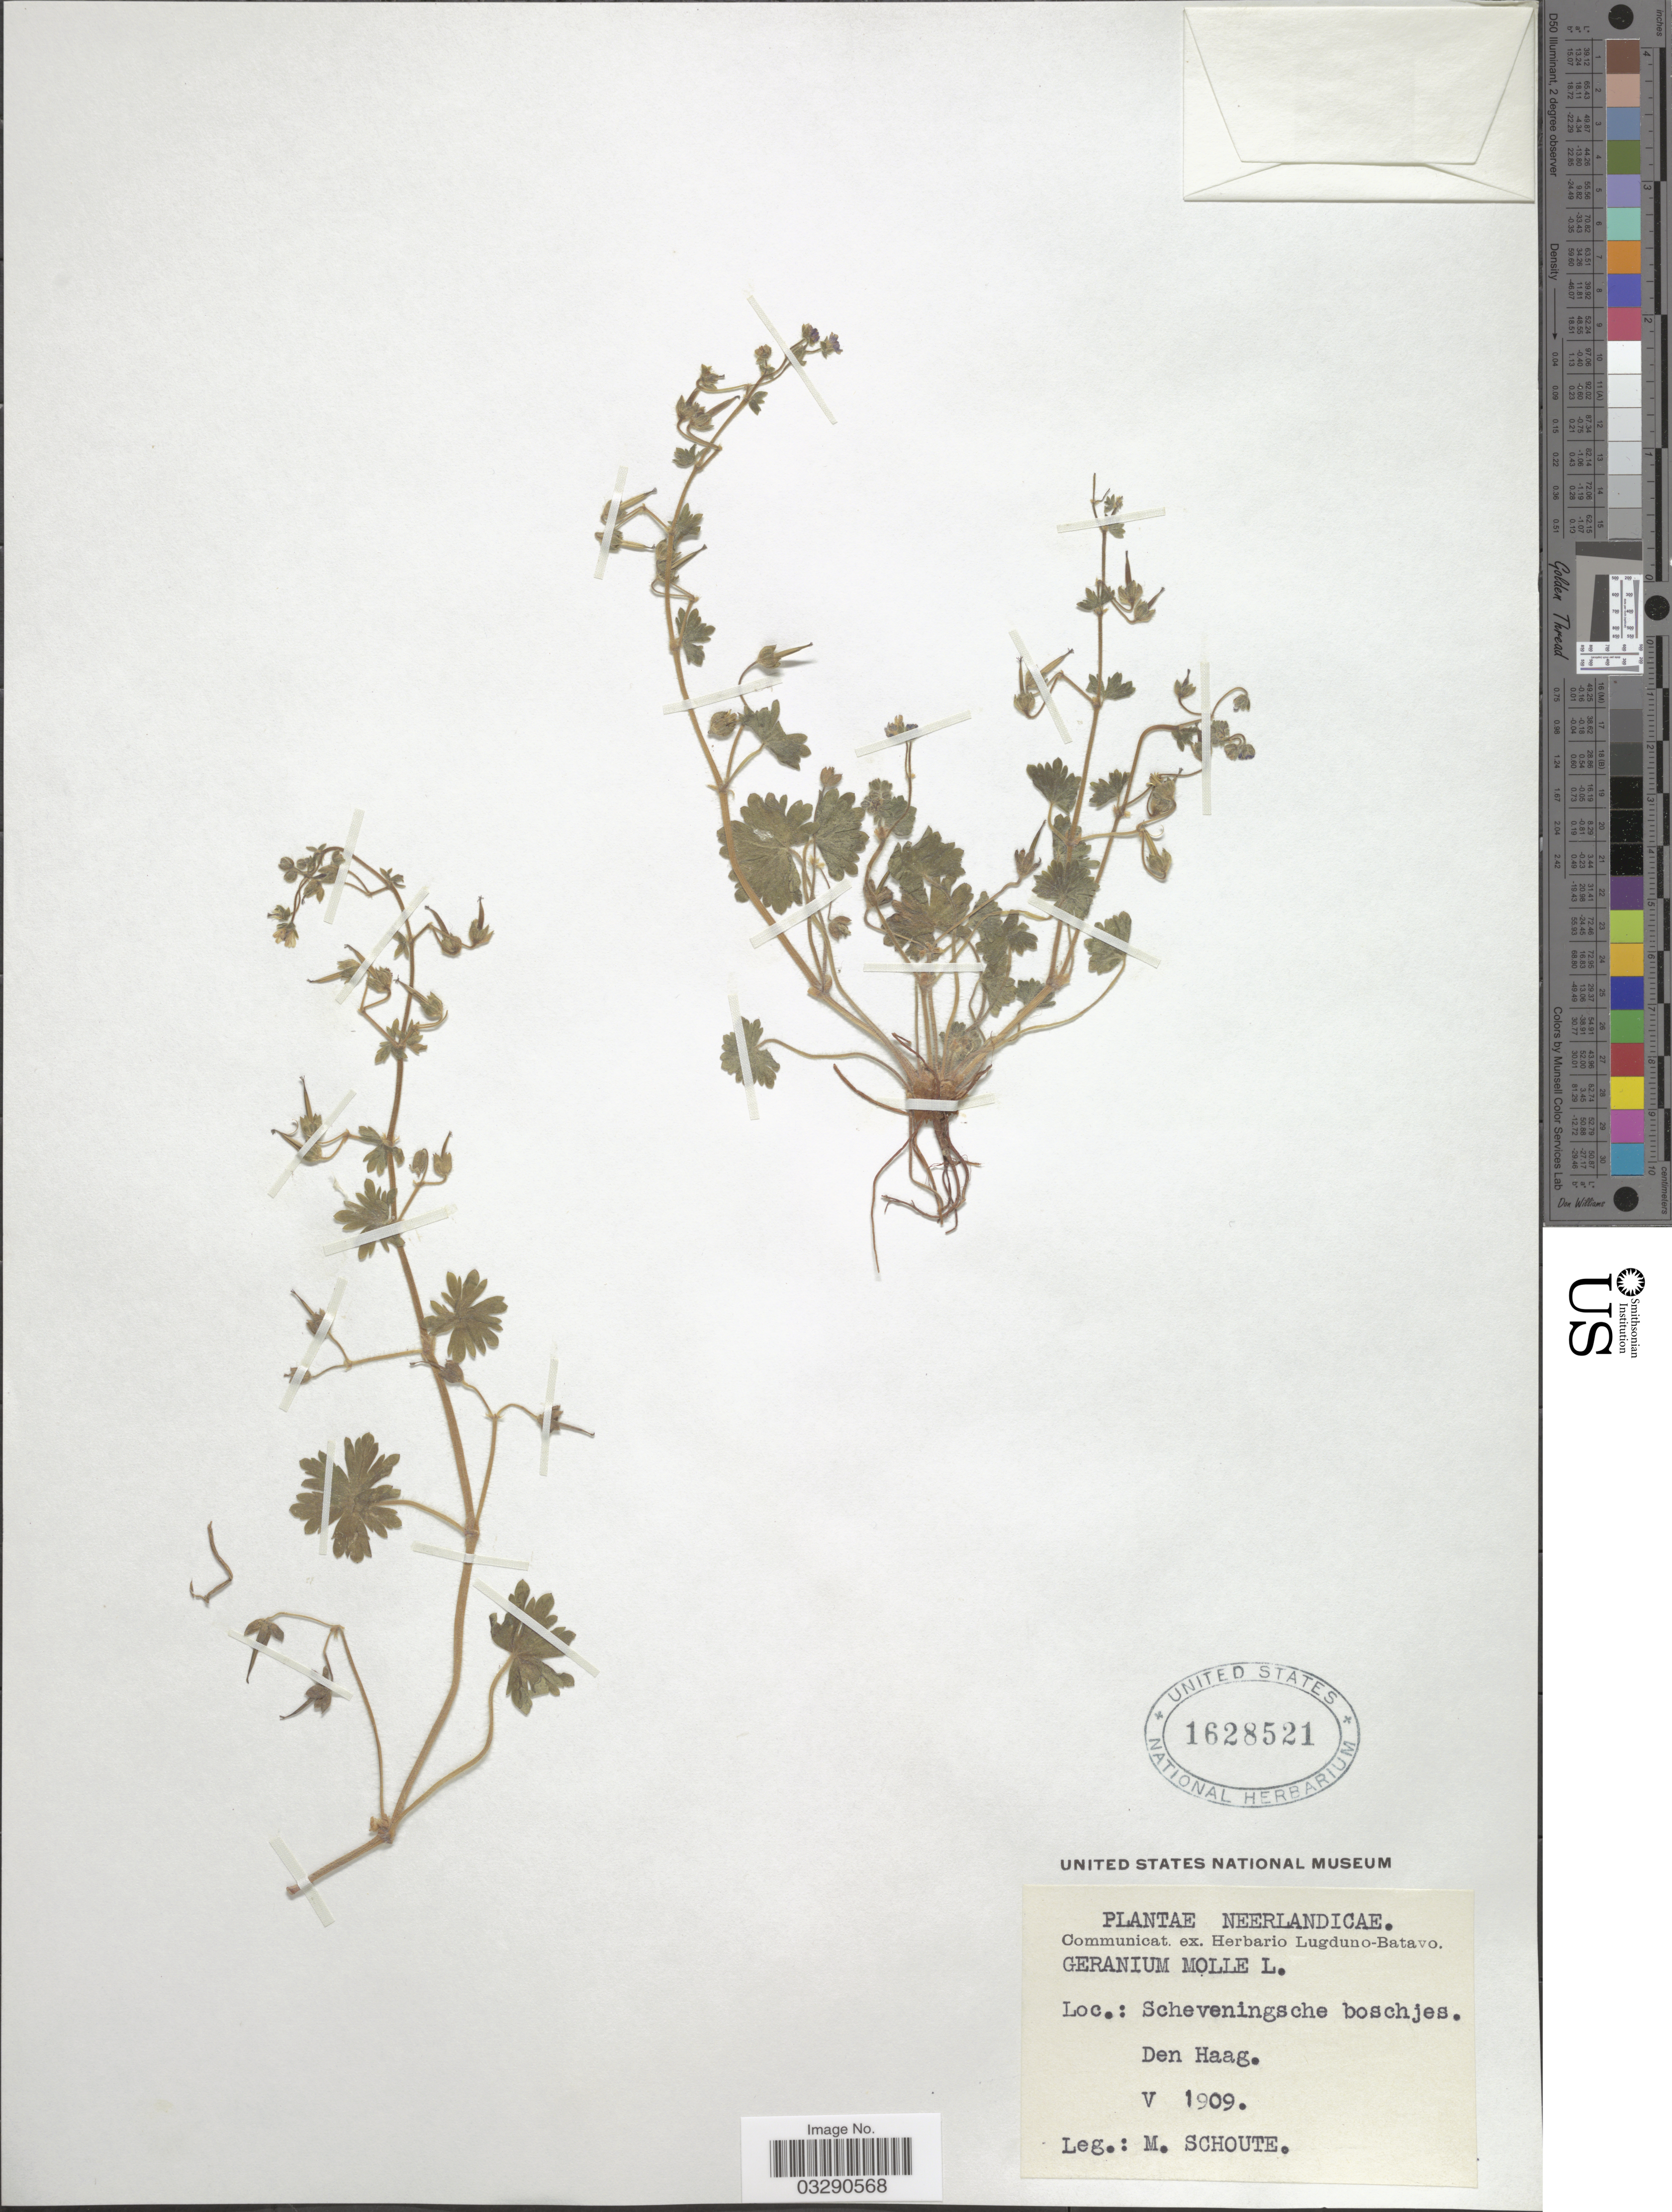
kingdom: Plantae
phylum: Tracheophyta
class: Magnoliopsida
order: Geraniales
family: Geraniaceae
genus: Geranium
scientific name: Geranium molle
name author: L.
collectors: M. Schoute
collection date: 1909-05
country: Netherlands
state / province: Zuid Holland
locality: Neerlandicae. Scheveningsche boschjes. Den Haag.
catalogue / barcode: US 1628521